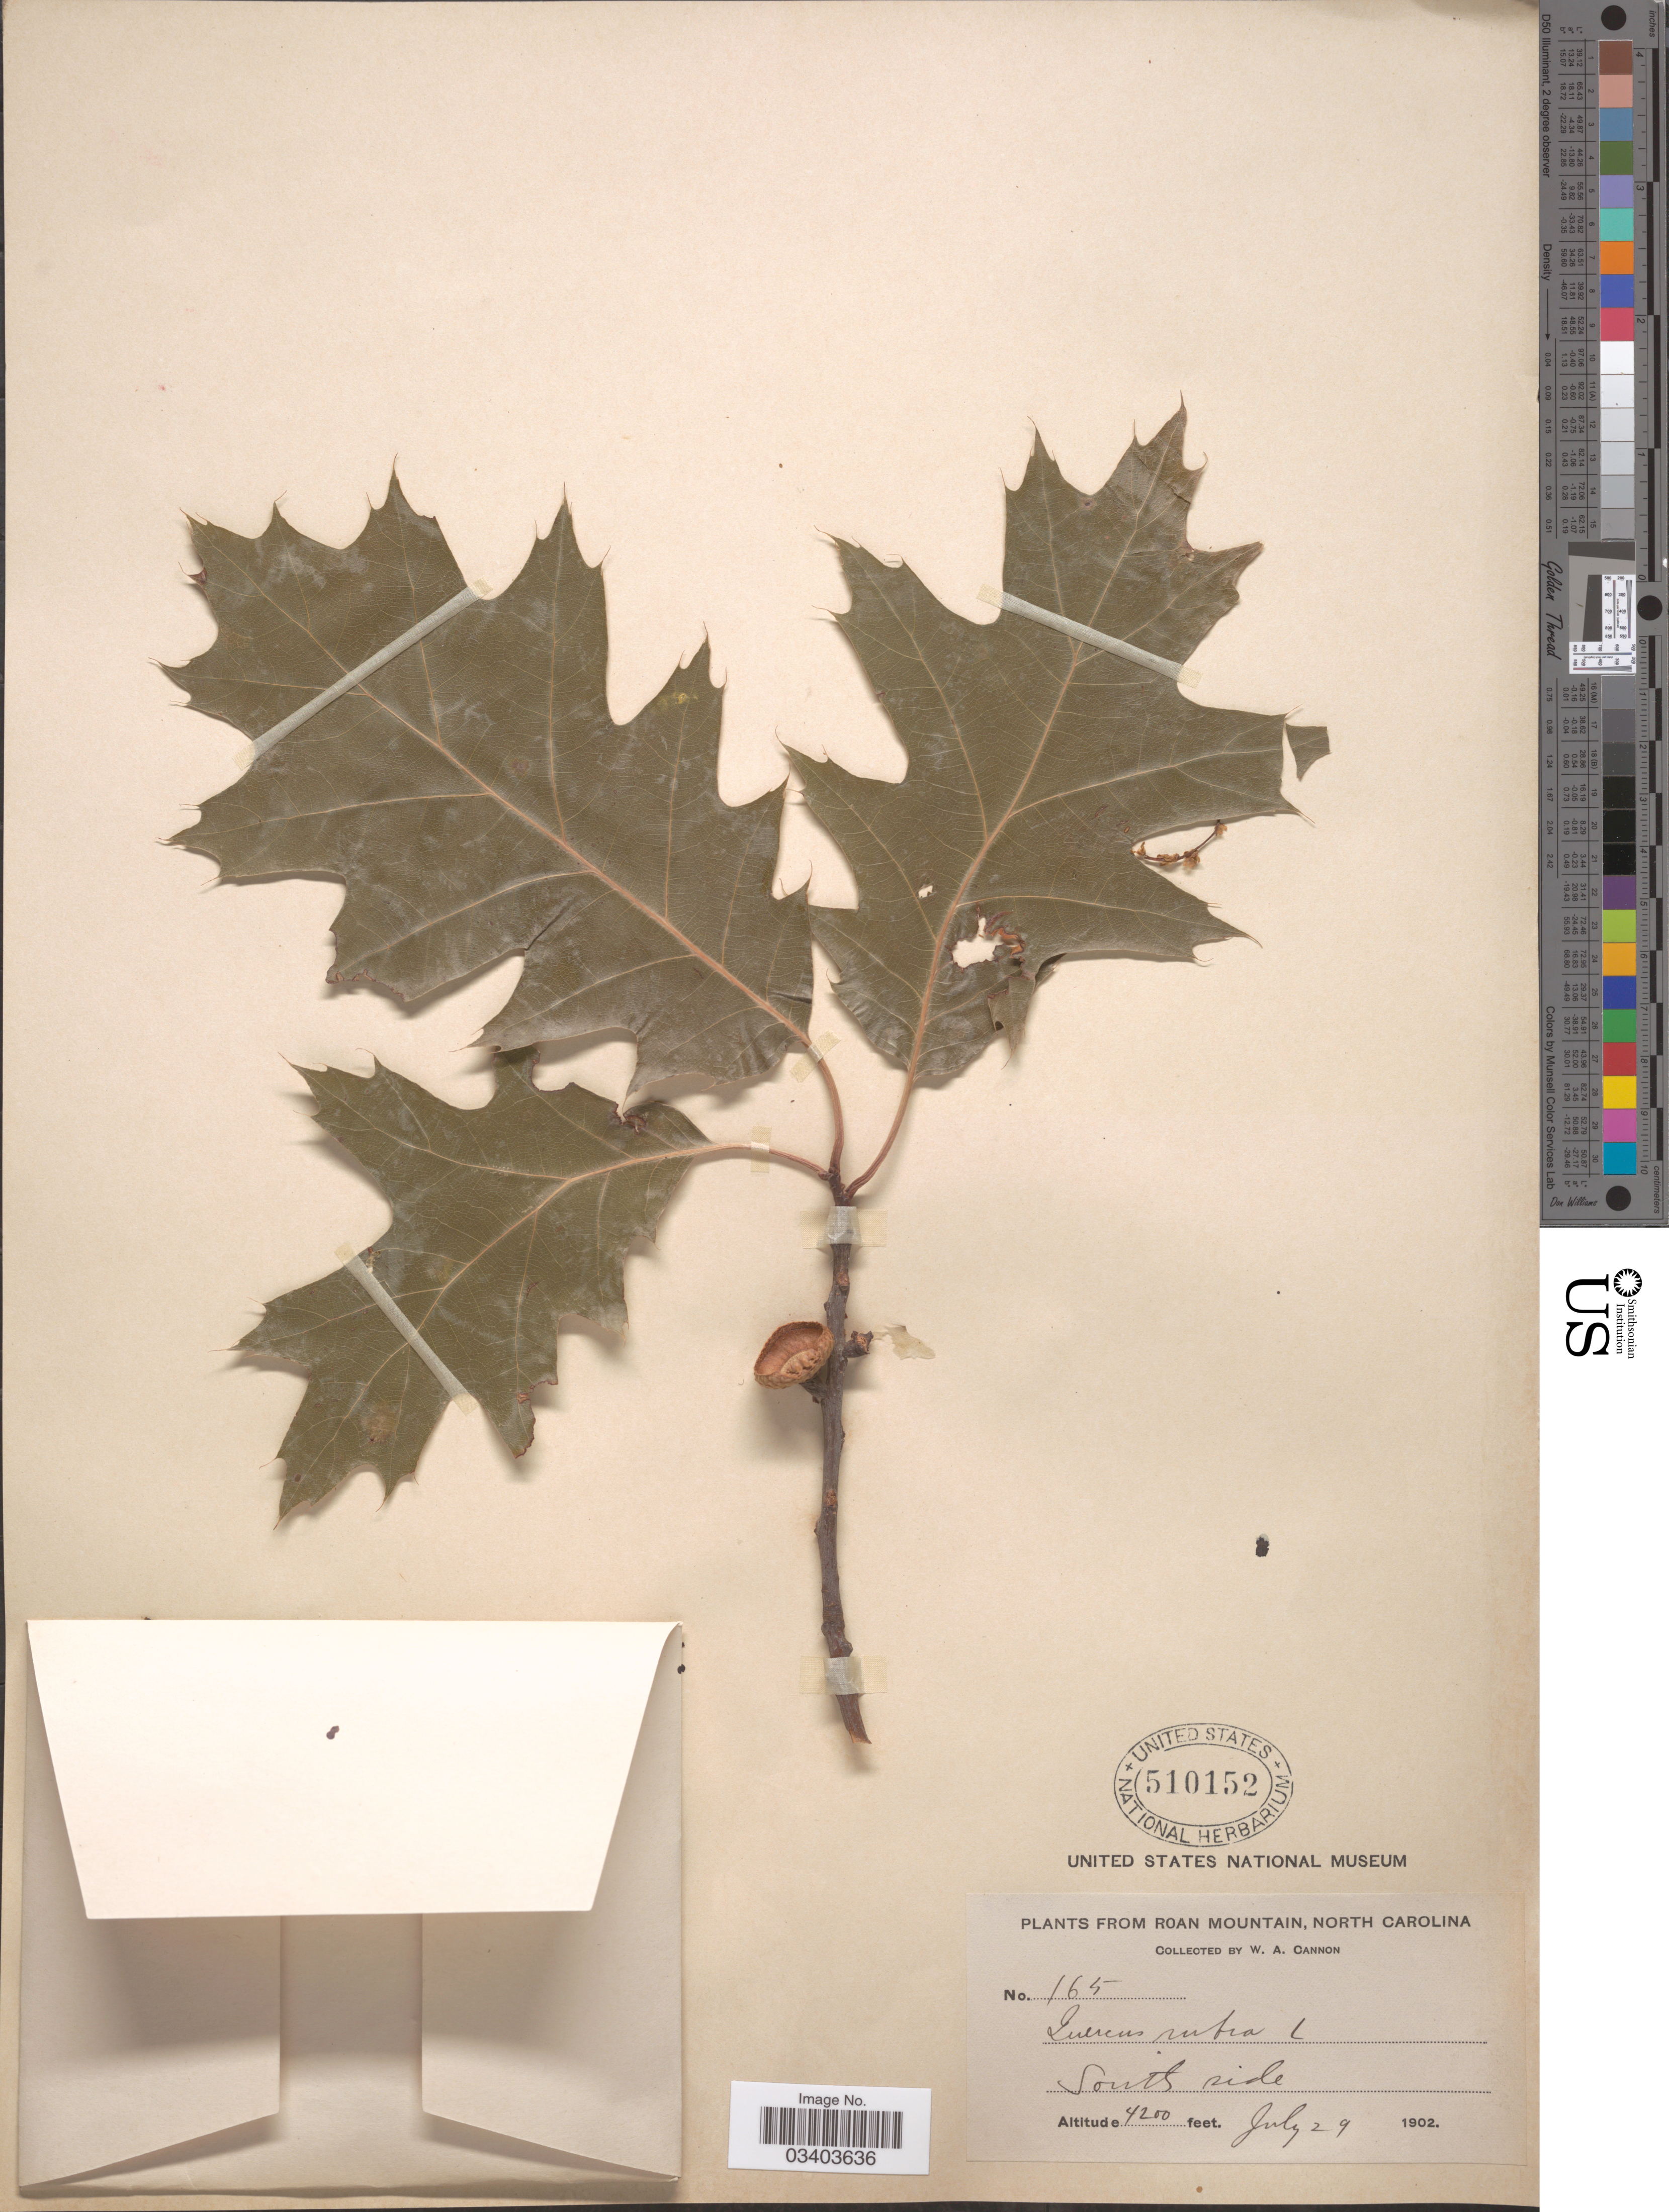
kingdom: Plantae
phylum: Tracheophyta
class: Magnoliopsida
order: Fagales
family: Fagaceae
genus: Quercus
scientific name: Quercus borealis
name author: F. Michx.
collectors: W. Cannon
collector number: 165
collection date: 1902-07-29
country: United States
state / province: North Carolina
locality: Roan Mountain, South side.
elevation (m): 1280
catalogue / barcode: US 510152